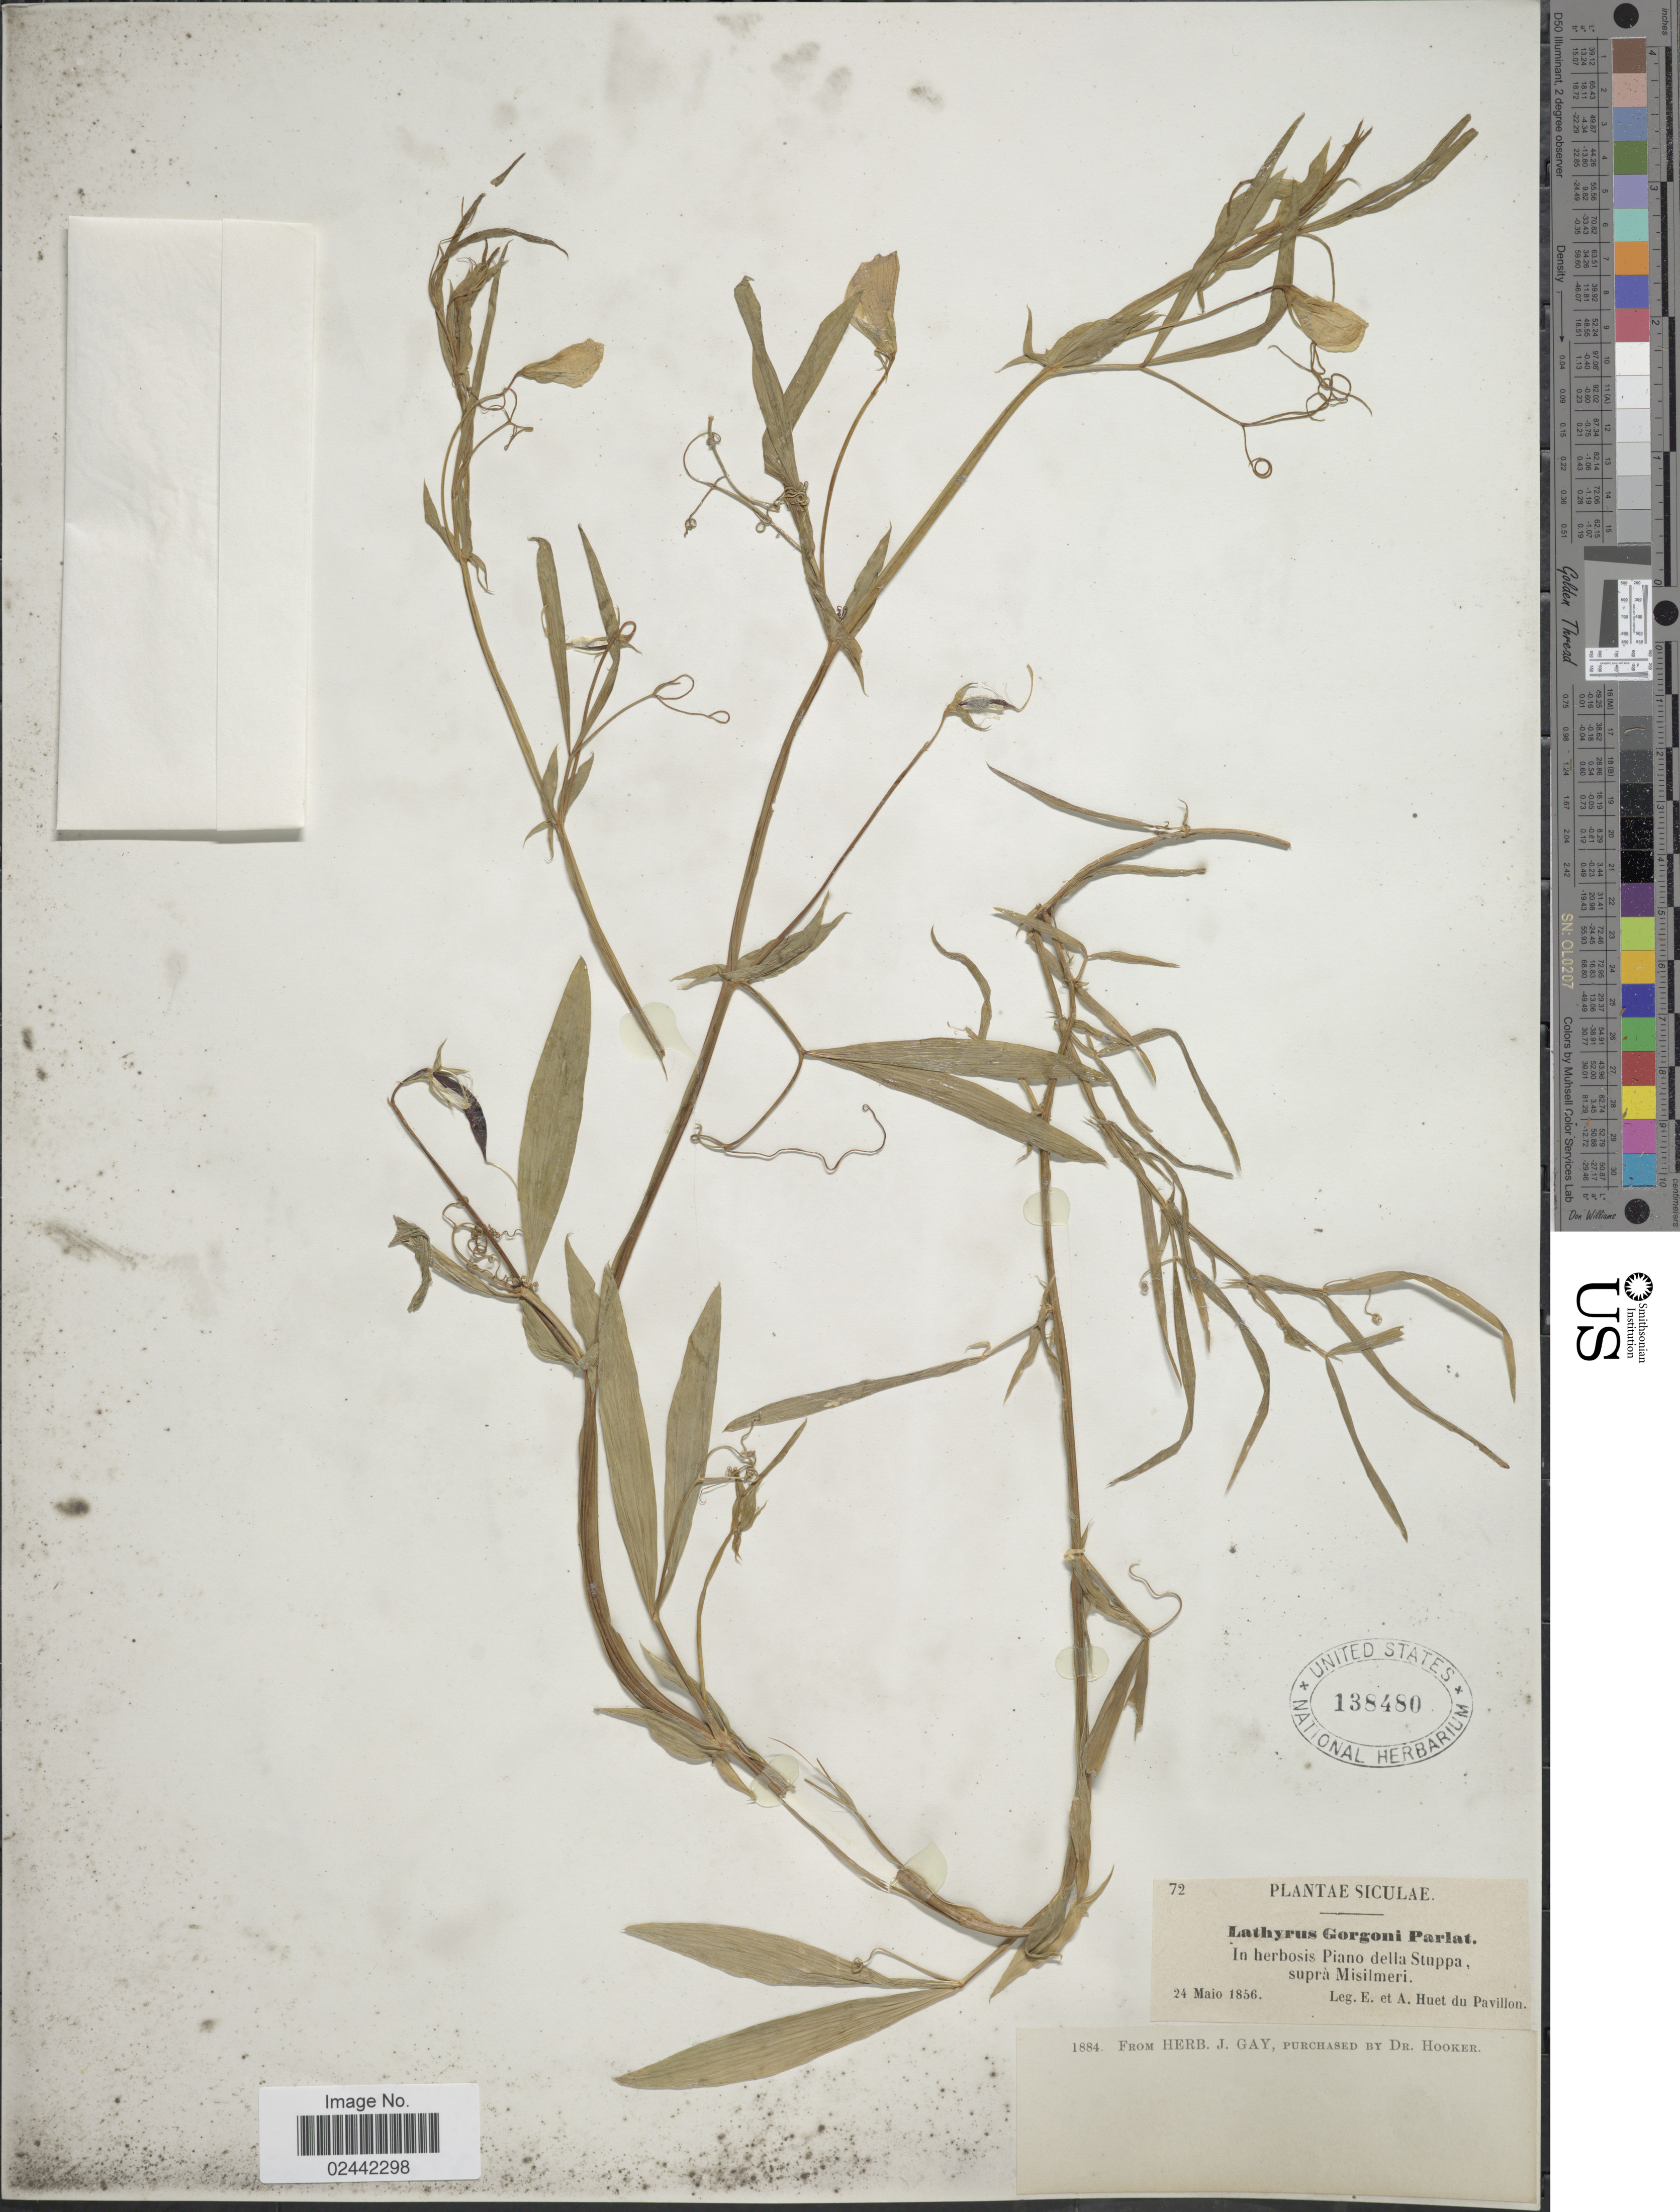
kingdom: Plantae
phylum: Tracheophyta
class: Magnoliopsida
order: Fabales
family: Fabaceae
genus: Lathyrus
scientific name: Lathyrus gorgoni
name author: Parl.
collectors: E. Huet du Pavillon & A. Huet du Pavillon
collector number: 72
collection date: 1856-05-24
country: Italy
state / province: Siciliana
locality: Siculae. In herbosis Piano della Stuppa Supra Misimeri.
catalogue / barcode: US 138480